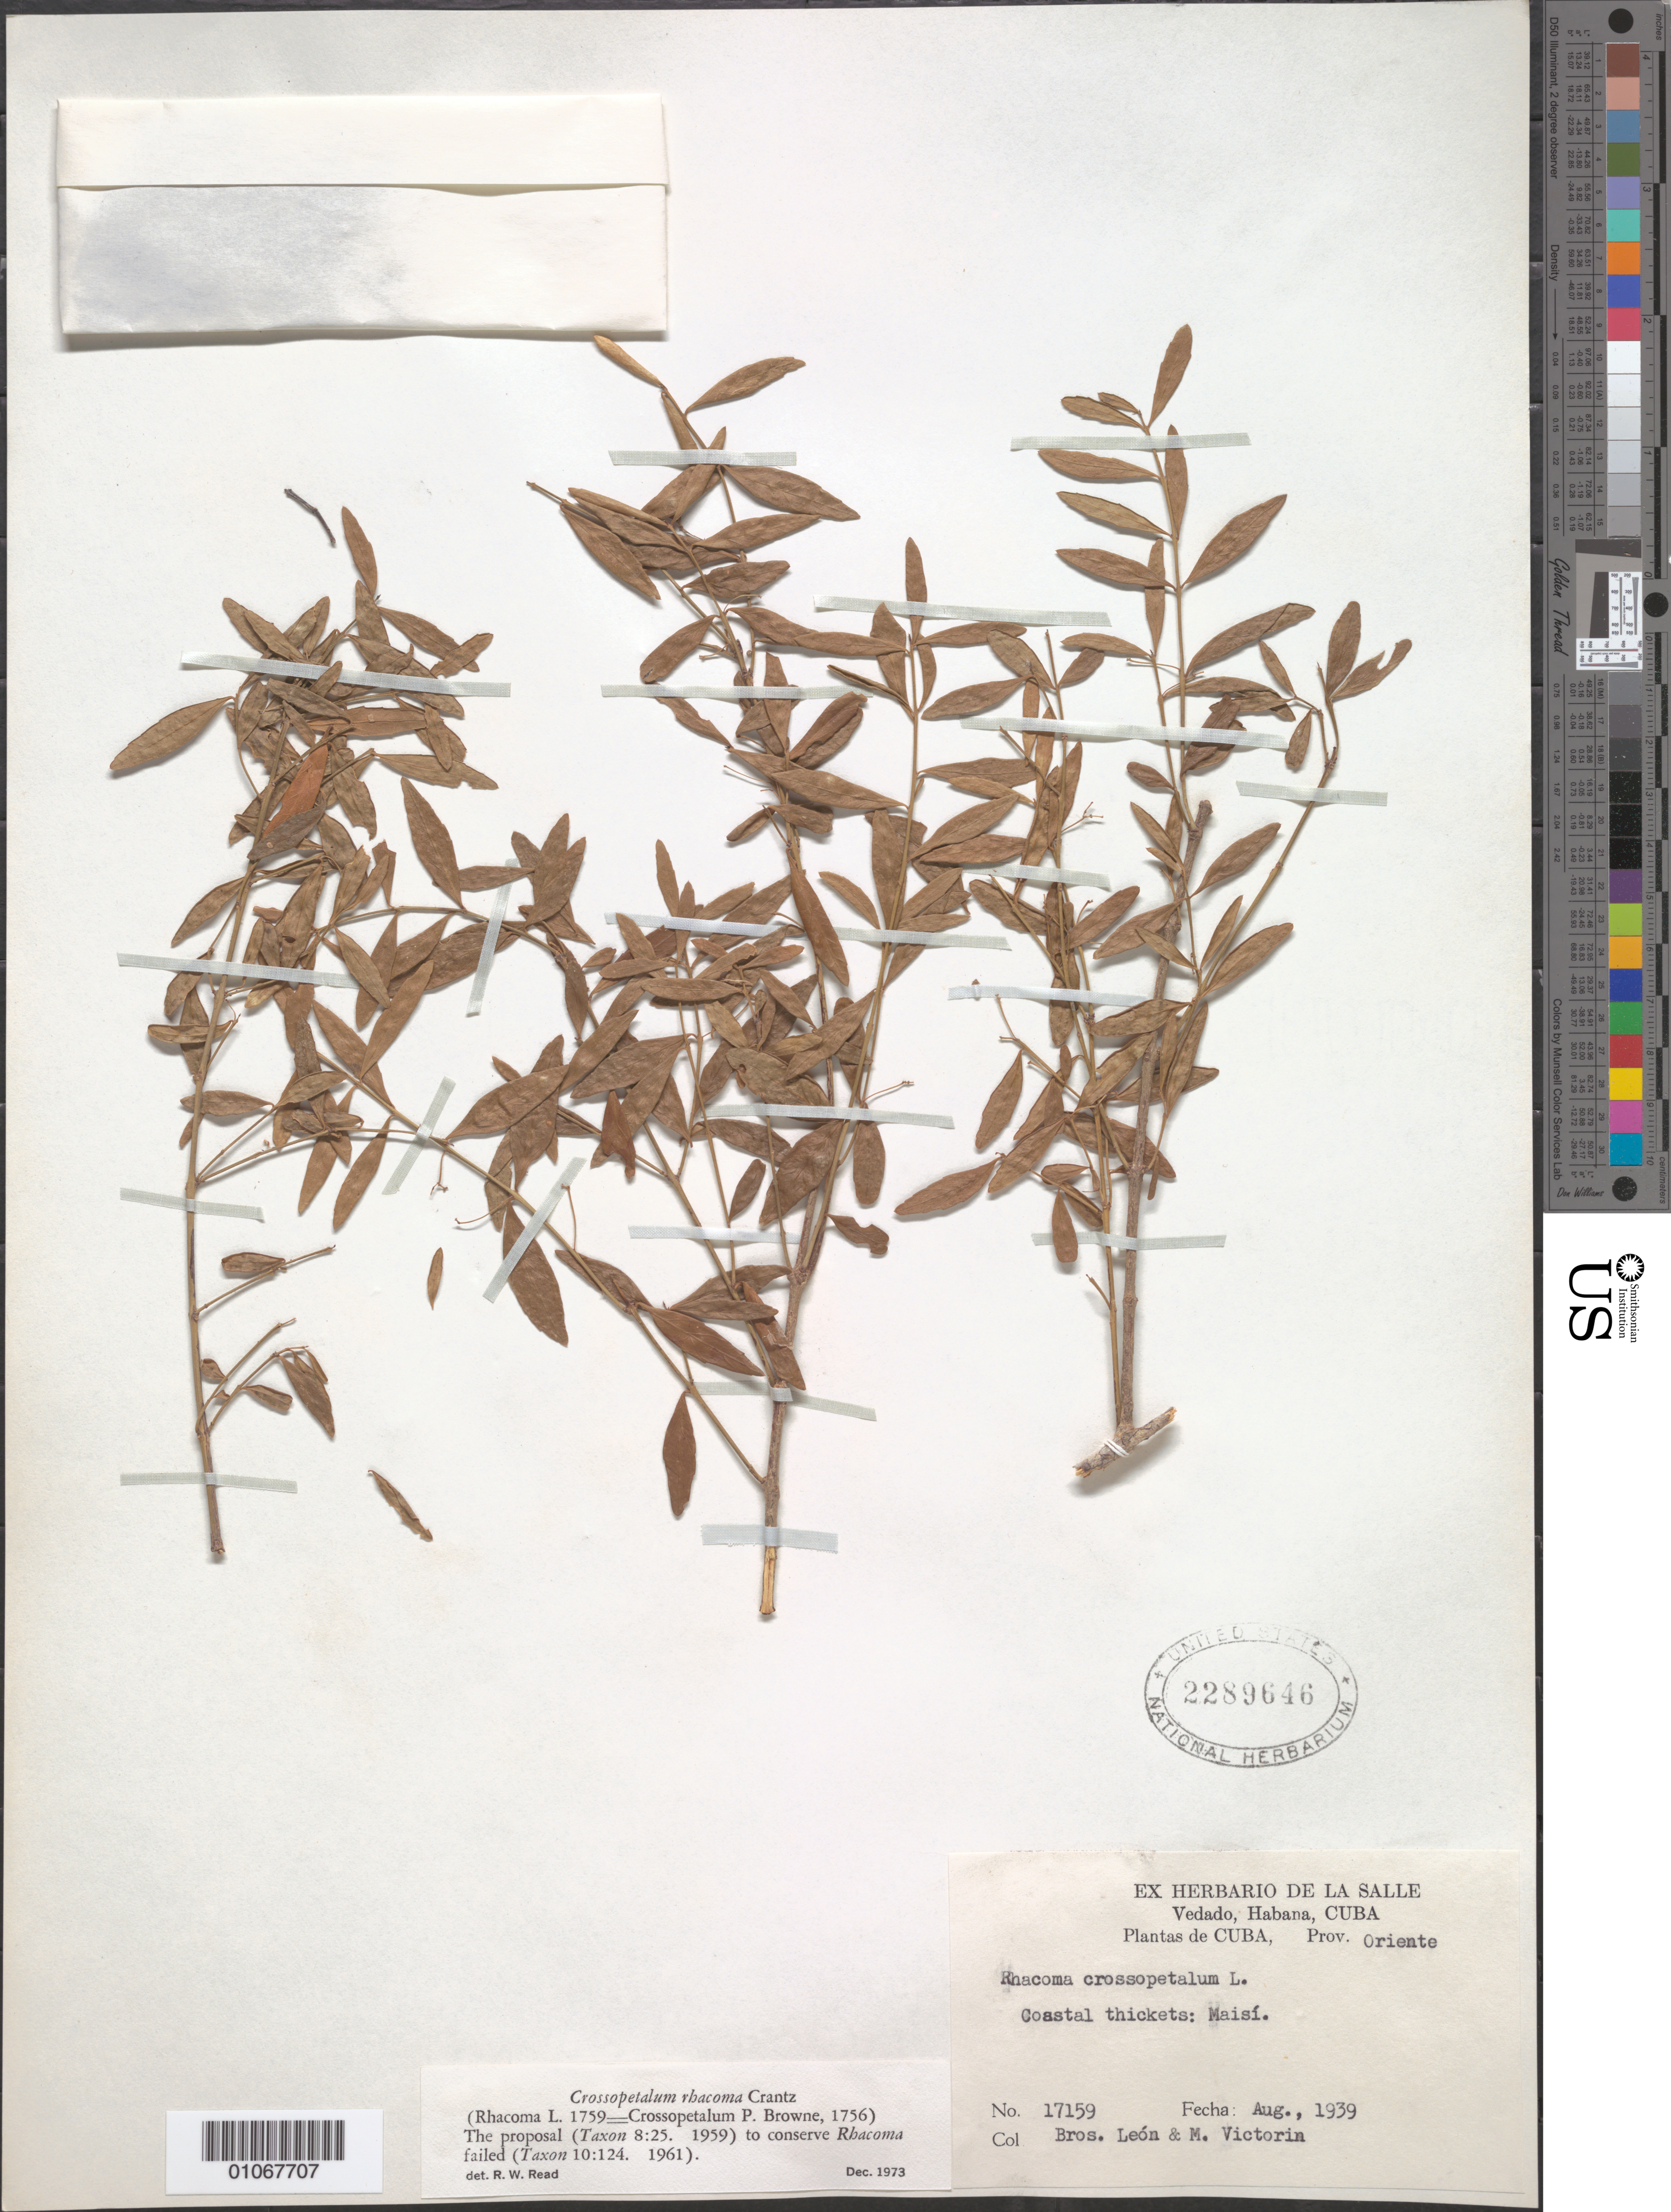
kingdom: Plantae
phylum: Tracheophyta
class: Magnoliopsida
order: Celastrales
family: Celastraceae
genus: Crossopetalum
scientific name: Crossopetalum rhacoma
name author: Crantz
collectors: Bro. León & F. Victorin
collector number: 17159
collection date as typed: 01 Aug 1939 to 31 Aug 1939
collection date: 1939-08-01/1939-08-31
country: Cuba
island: Cuba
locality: Oriente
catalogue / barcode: US 2289646